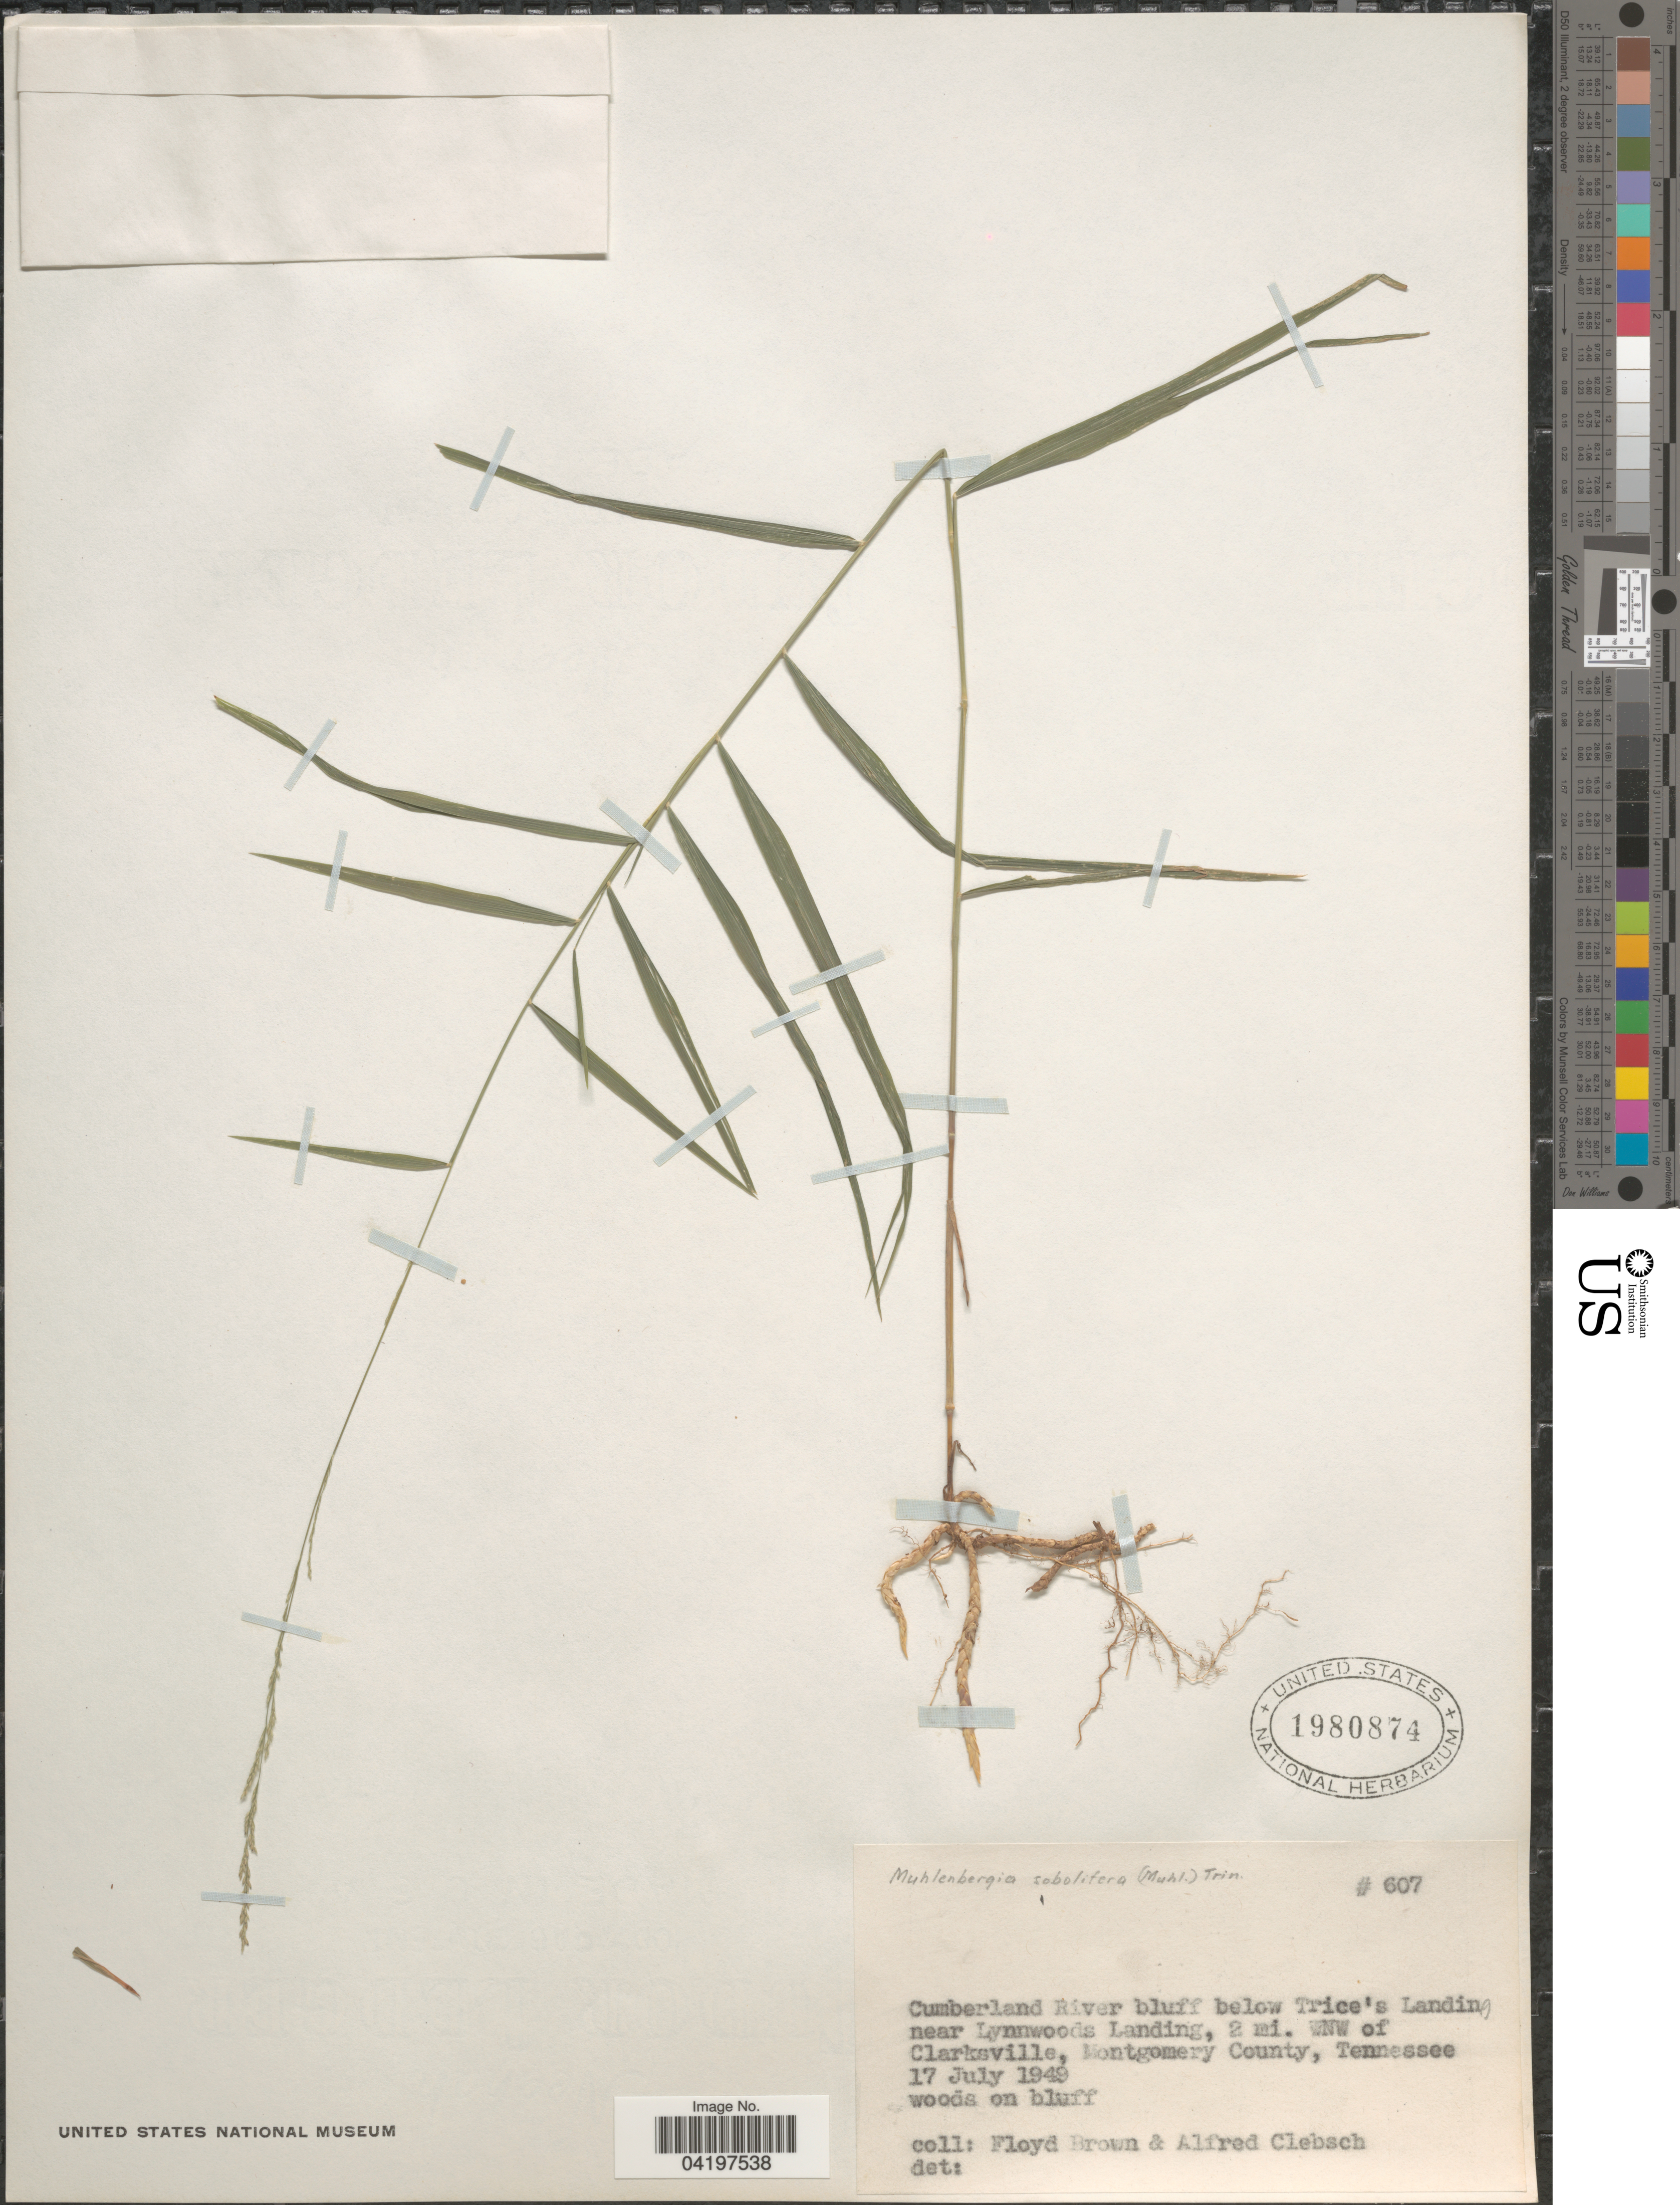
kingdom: Plantae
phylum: Tracheophyta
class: Liliopsida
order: Poales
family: Poaceae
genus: Muhlenbergia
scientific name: Muhlenbergia sobolifera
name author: (Muhl. ex Willd.) Trin.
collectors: F. Brown & A. Clebsch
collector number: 607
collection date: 1949-07-17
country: United States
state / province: Tennessee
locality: Cumberland River bluff below Trice's Landing near Lynnwoods Landing, 2 mi. WNW of Clarksville, Montgomery County.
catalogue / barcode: US 1980874